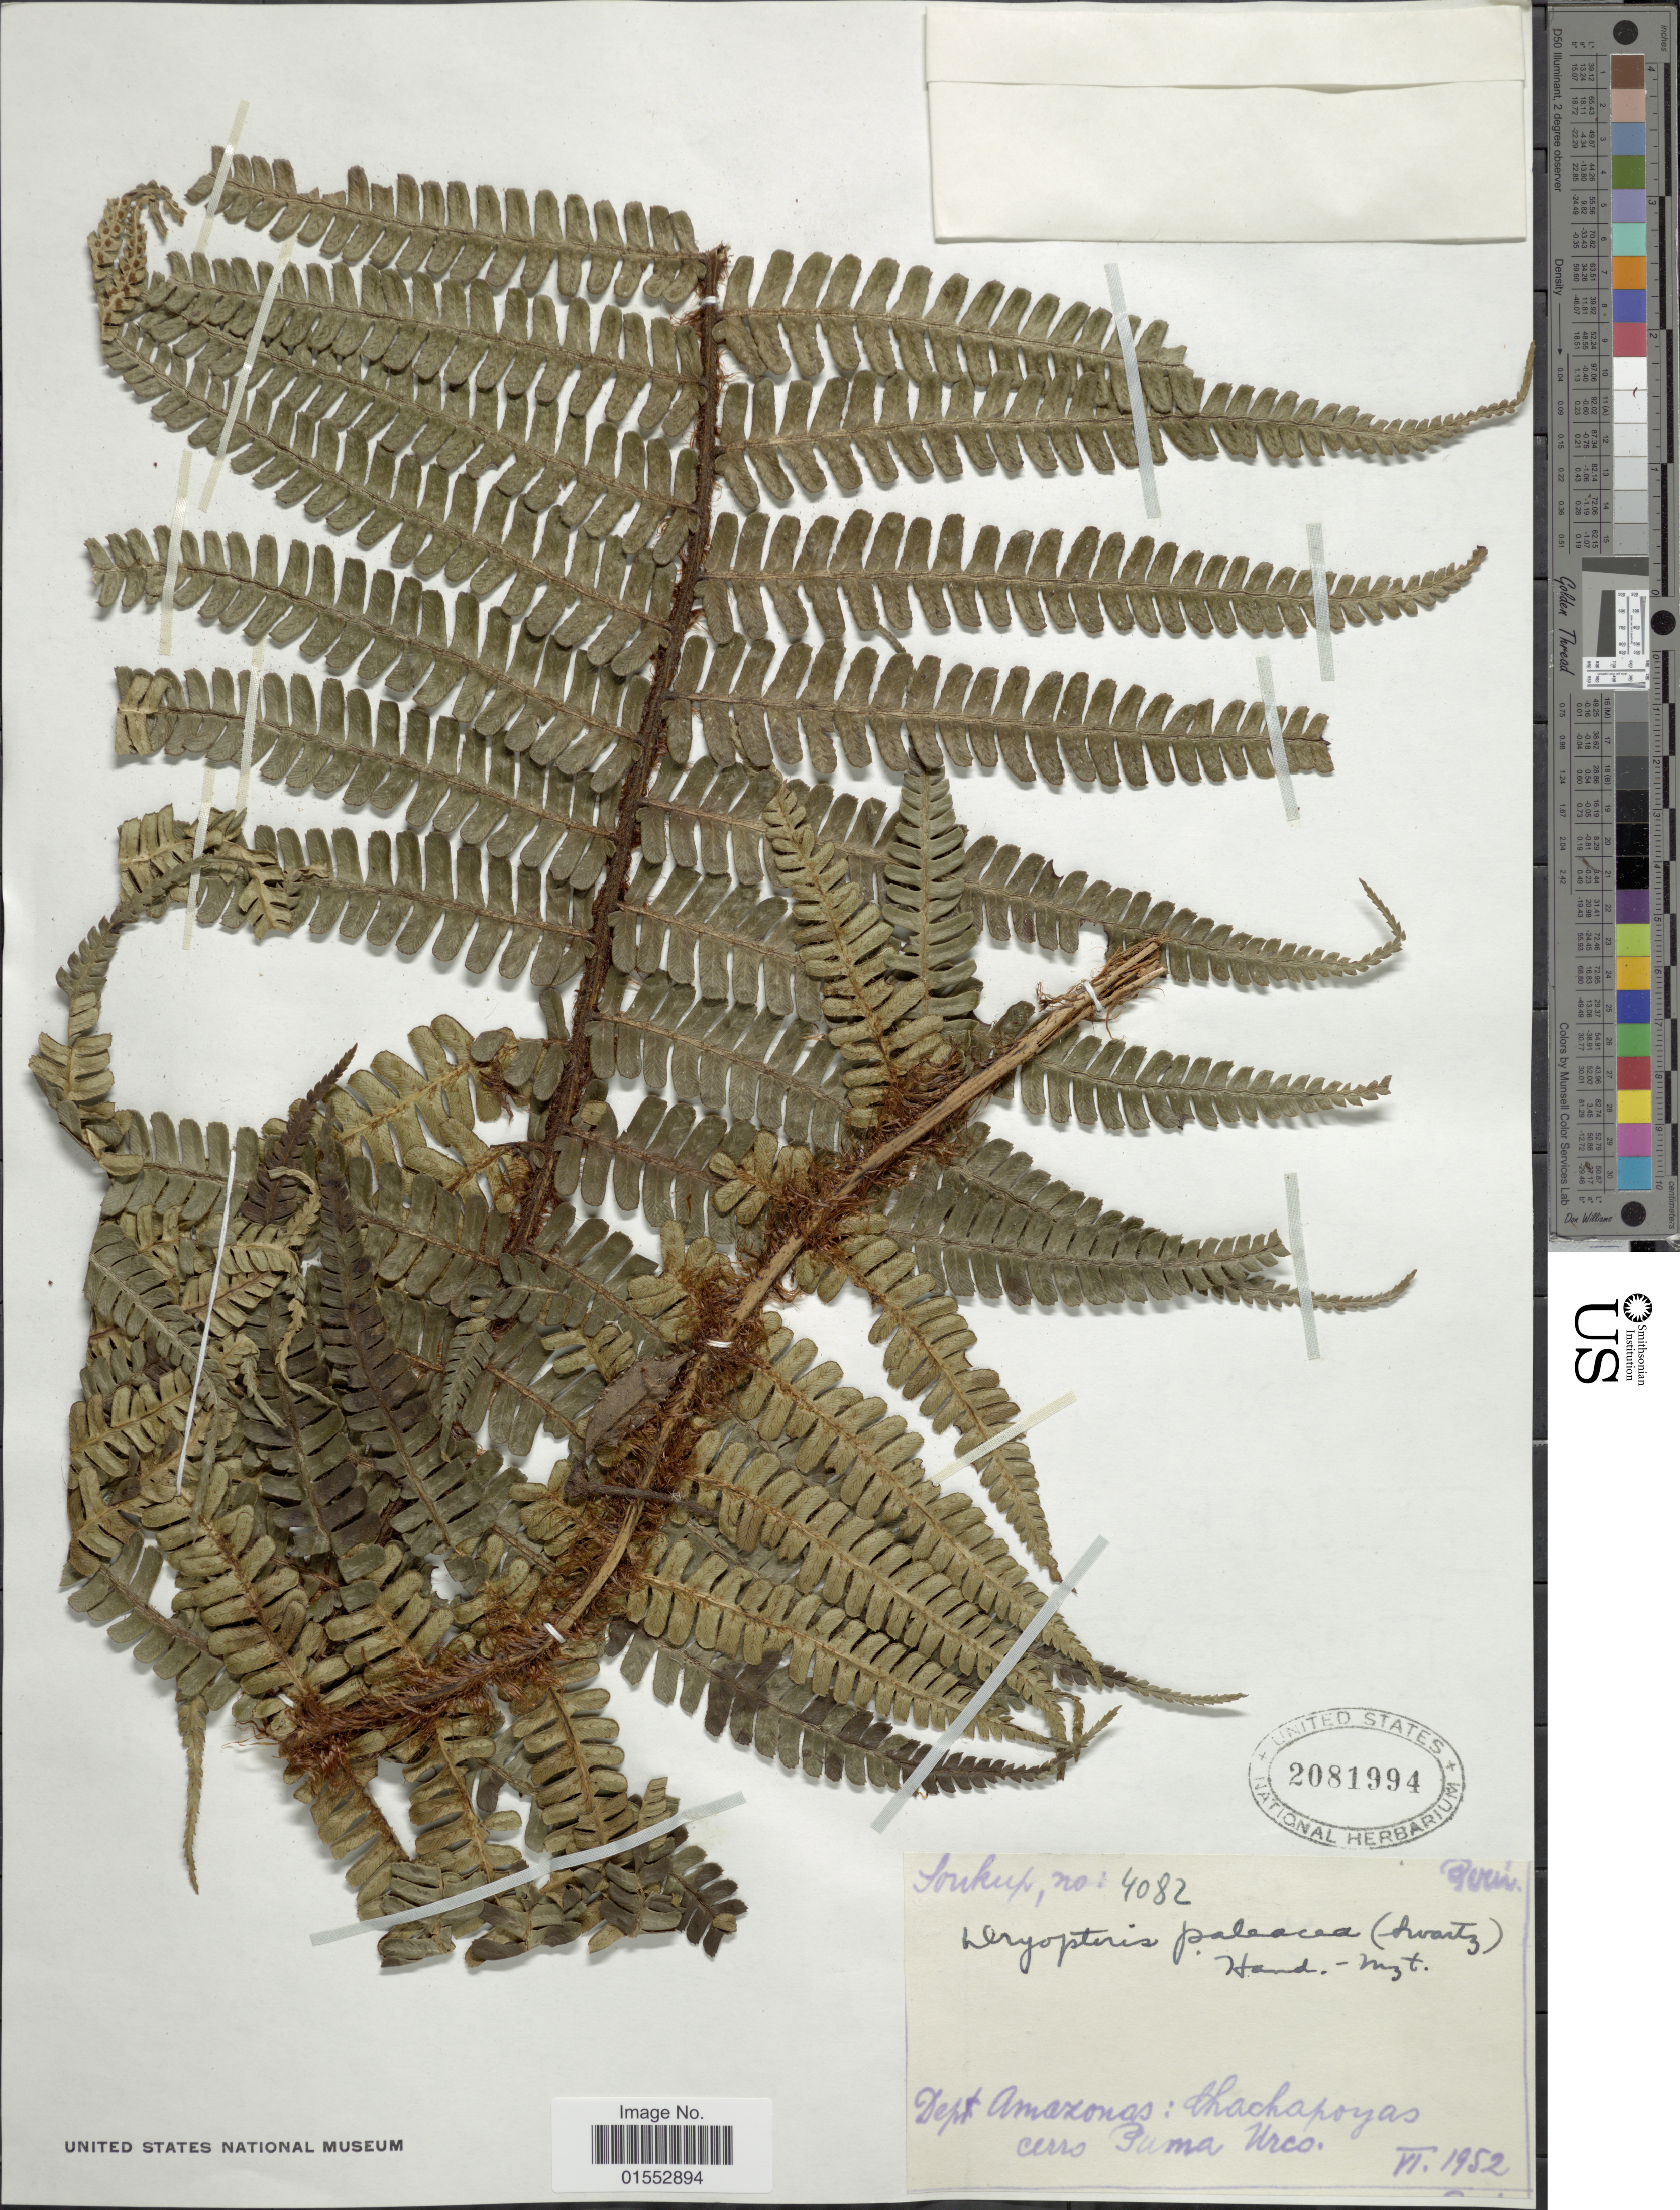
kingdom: Plantae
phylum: Tracheophyta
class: Polypodiopsida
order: Polypodiales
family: Dryopteridaceae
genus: Dryopteris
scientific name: Dryopteris wallichiana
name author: (Spreng.) Hyl.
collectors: Soukop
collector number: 4082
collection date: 1952-06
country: Peru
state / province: Amazonas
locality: Dept. Amazonas: Chachapooyas cerro Puma Urco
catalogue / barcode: US 2081994